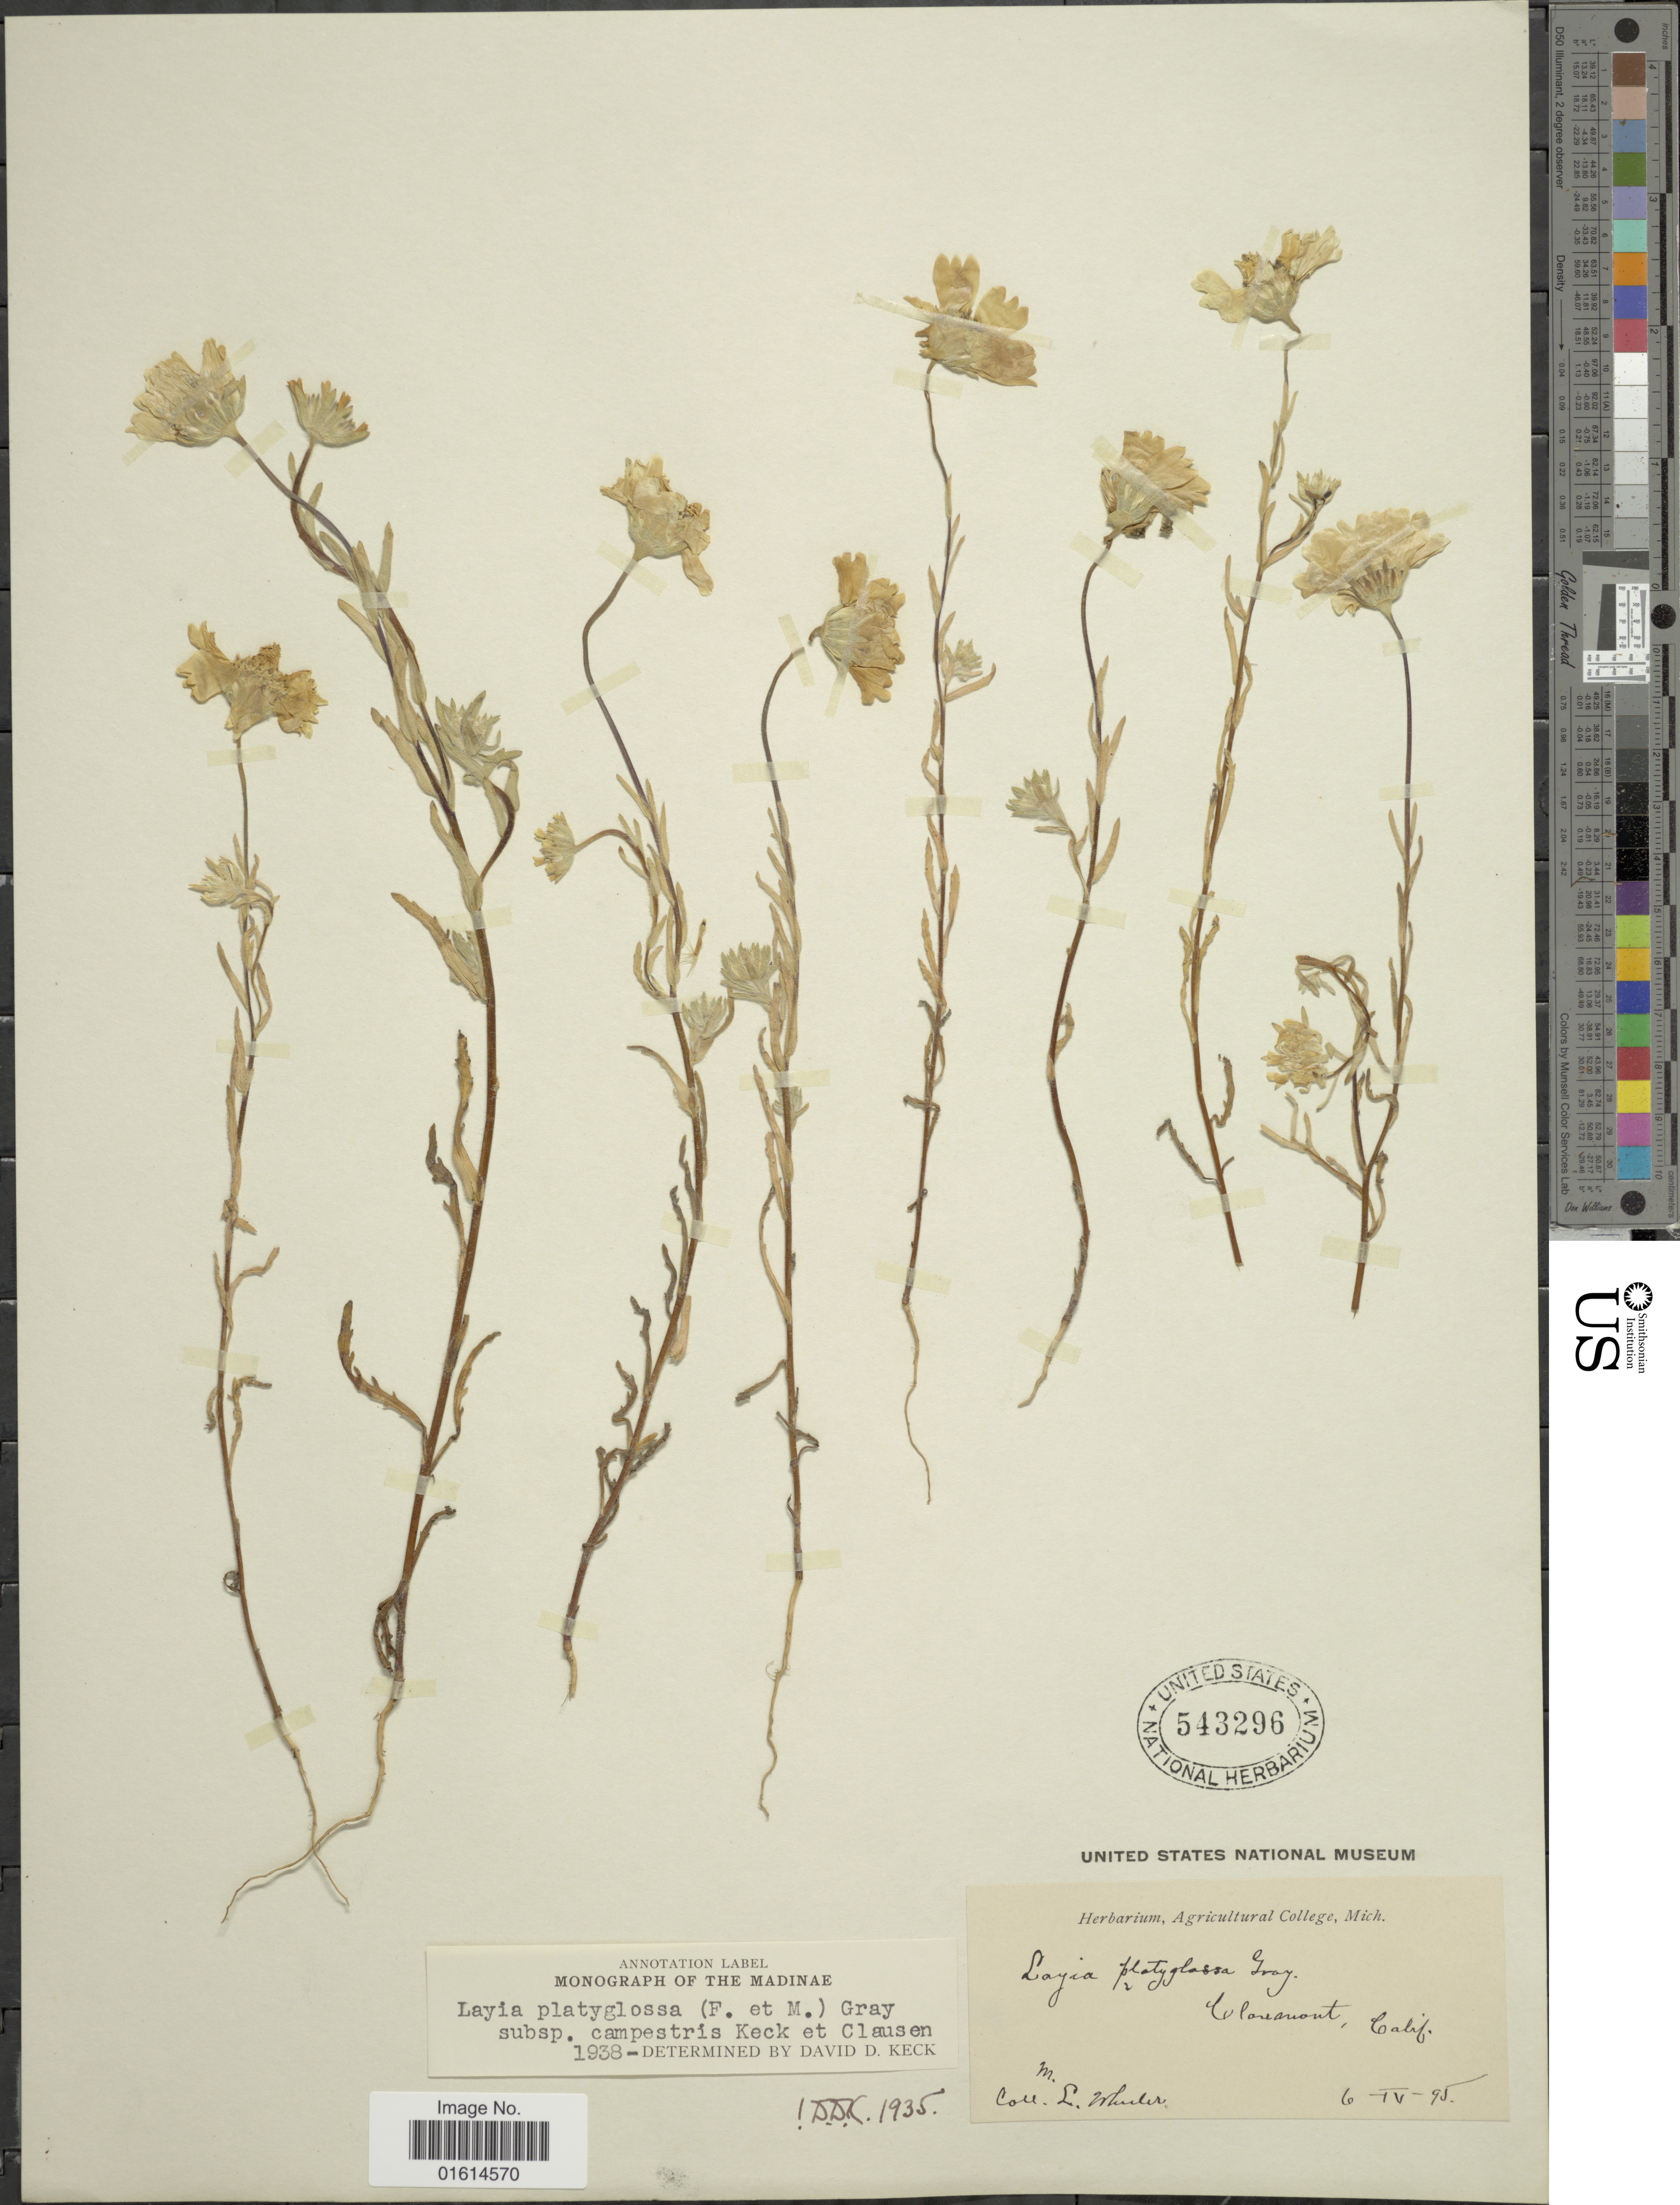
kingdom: Plantae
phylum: Tracheophyta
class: Magnoliopsida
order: Asterales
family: Asteraceae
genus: Layia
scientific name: Layia platyglossa subsp. campestris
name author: D.D. Keck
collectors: M. Wheeler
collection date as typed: Transcribed d/m/y: 6/4/95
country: United States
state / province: California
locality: Claremont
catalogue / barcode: US 543296